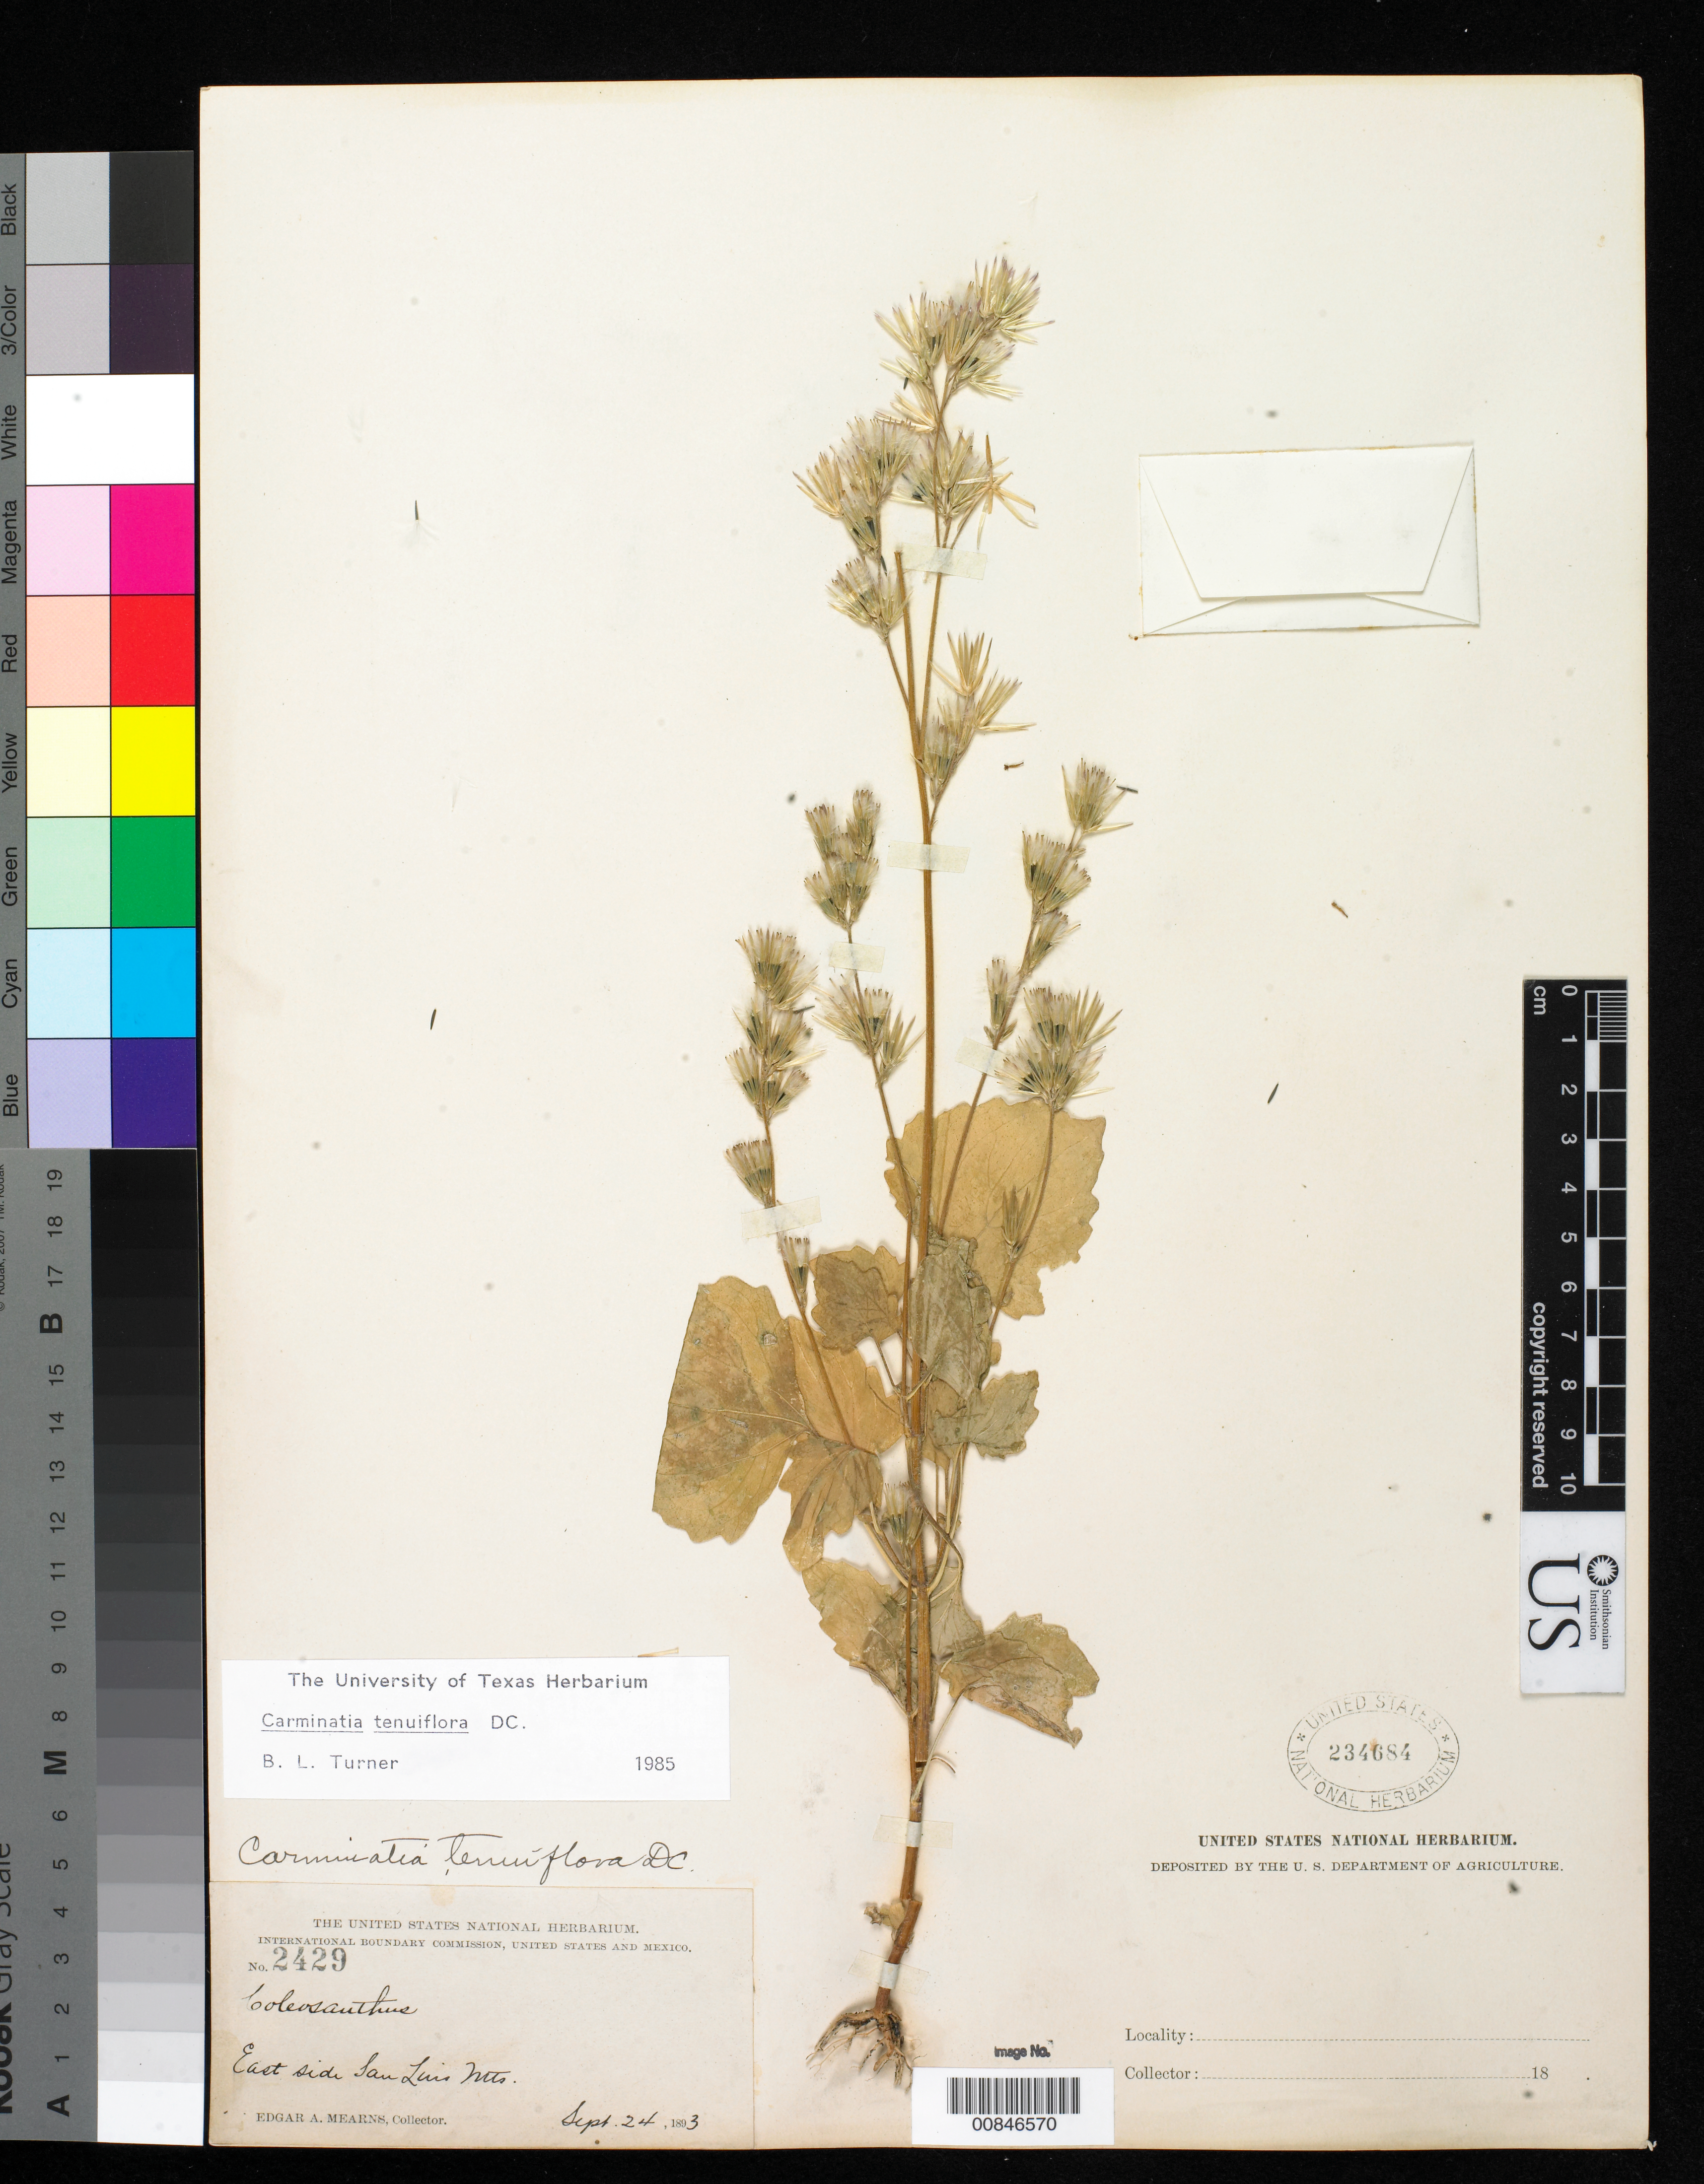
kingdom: Plantae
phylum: Tracheophyta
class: Magnoliopsida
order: Asterales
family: Asteraceae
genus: Carminatia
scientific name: Carminatia tenuiflora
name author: DC.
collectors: E. A. Mearns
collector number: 2429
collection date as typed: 24 Sep 1893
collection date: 1893-09-24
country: United States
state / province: New Mexico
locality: East side San Luis Mountains.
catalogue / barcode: US 234684